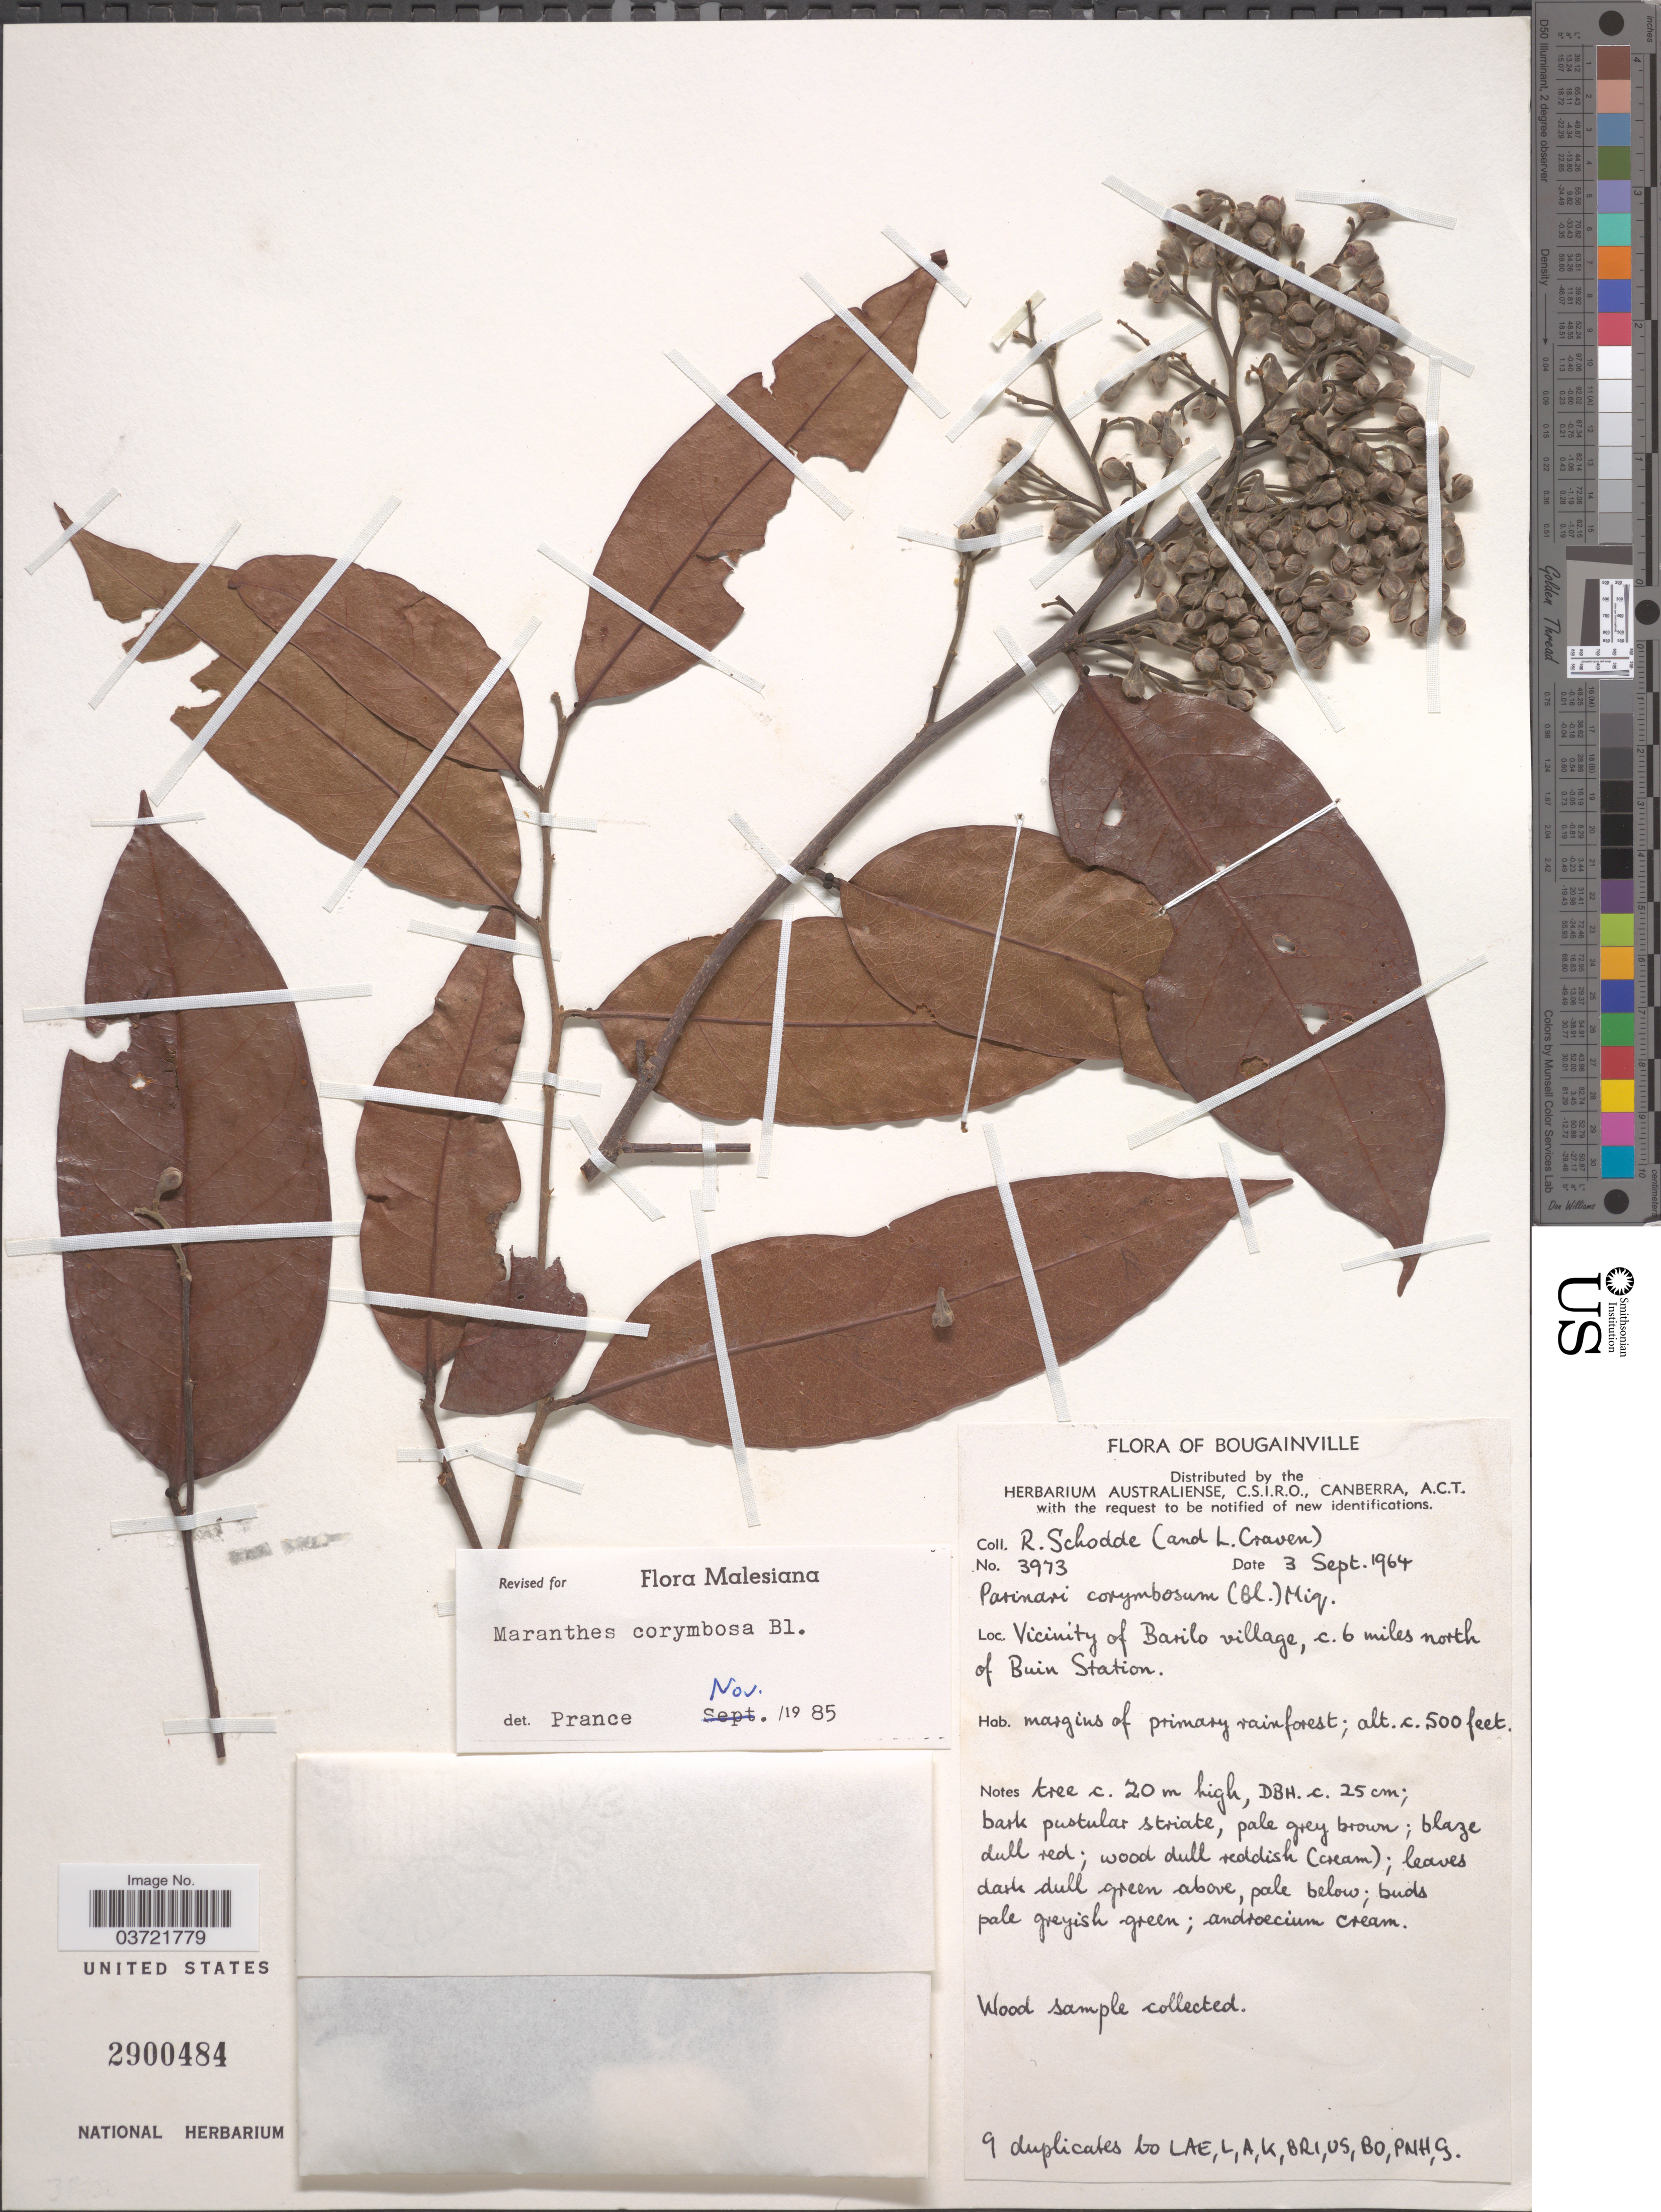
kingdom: Plantae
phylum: Tracheophyta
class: Magnoliopsida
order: Malpighiales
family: Chrysobalanaceae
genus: Maranthes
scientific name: Maranthes corymbosa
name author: Blume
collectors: R. Schodde & L. A. Craven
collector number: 3973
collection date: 1964-09-03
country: Papua New Guinea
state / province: Bougainville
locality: Vicinity of Barilo village, c. 6 miles north of Buin Station.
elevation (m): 152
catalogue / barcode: US 2900484